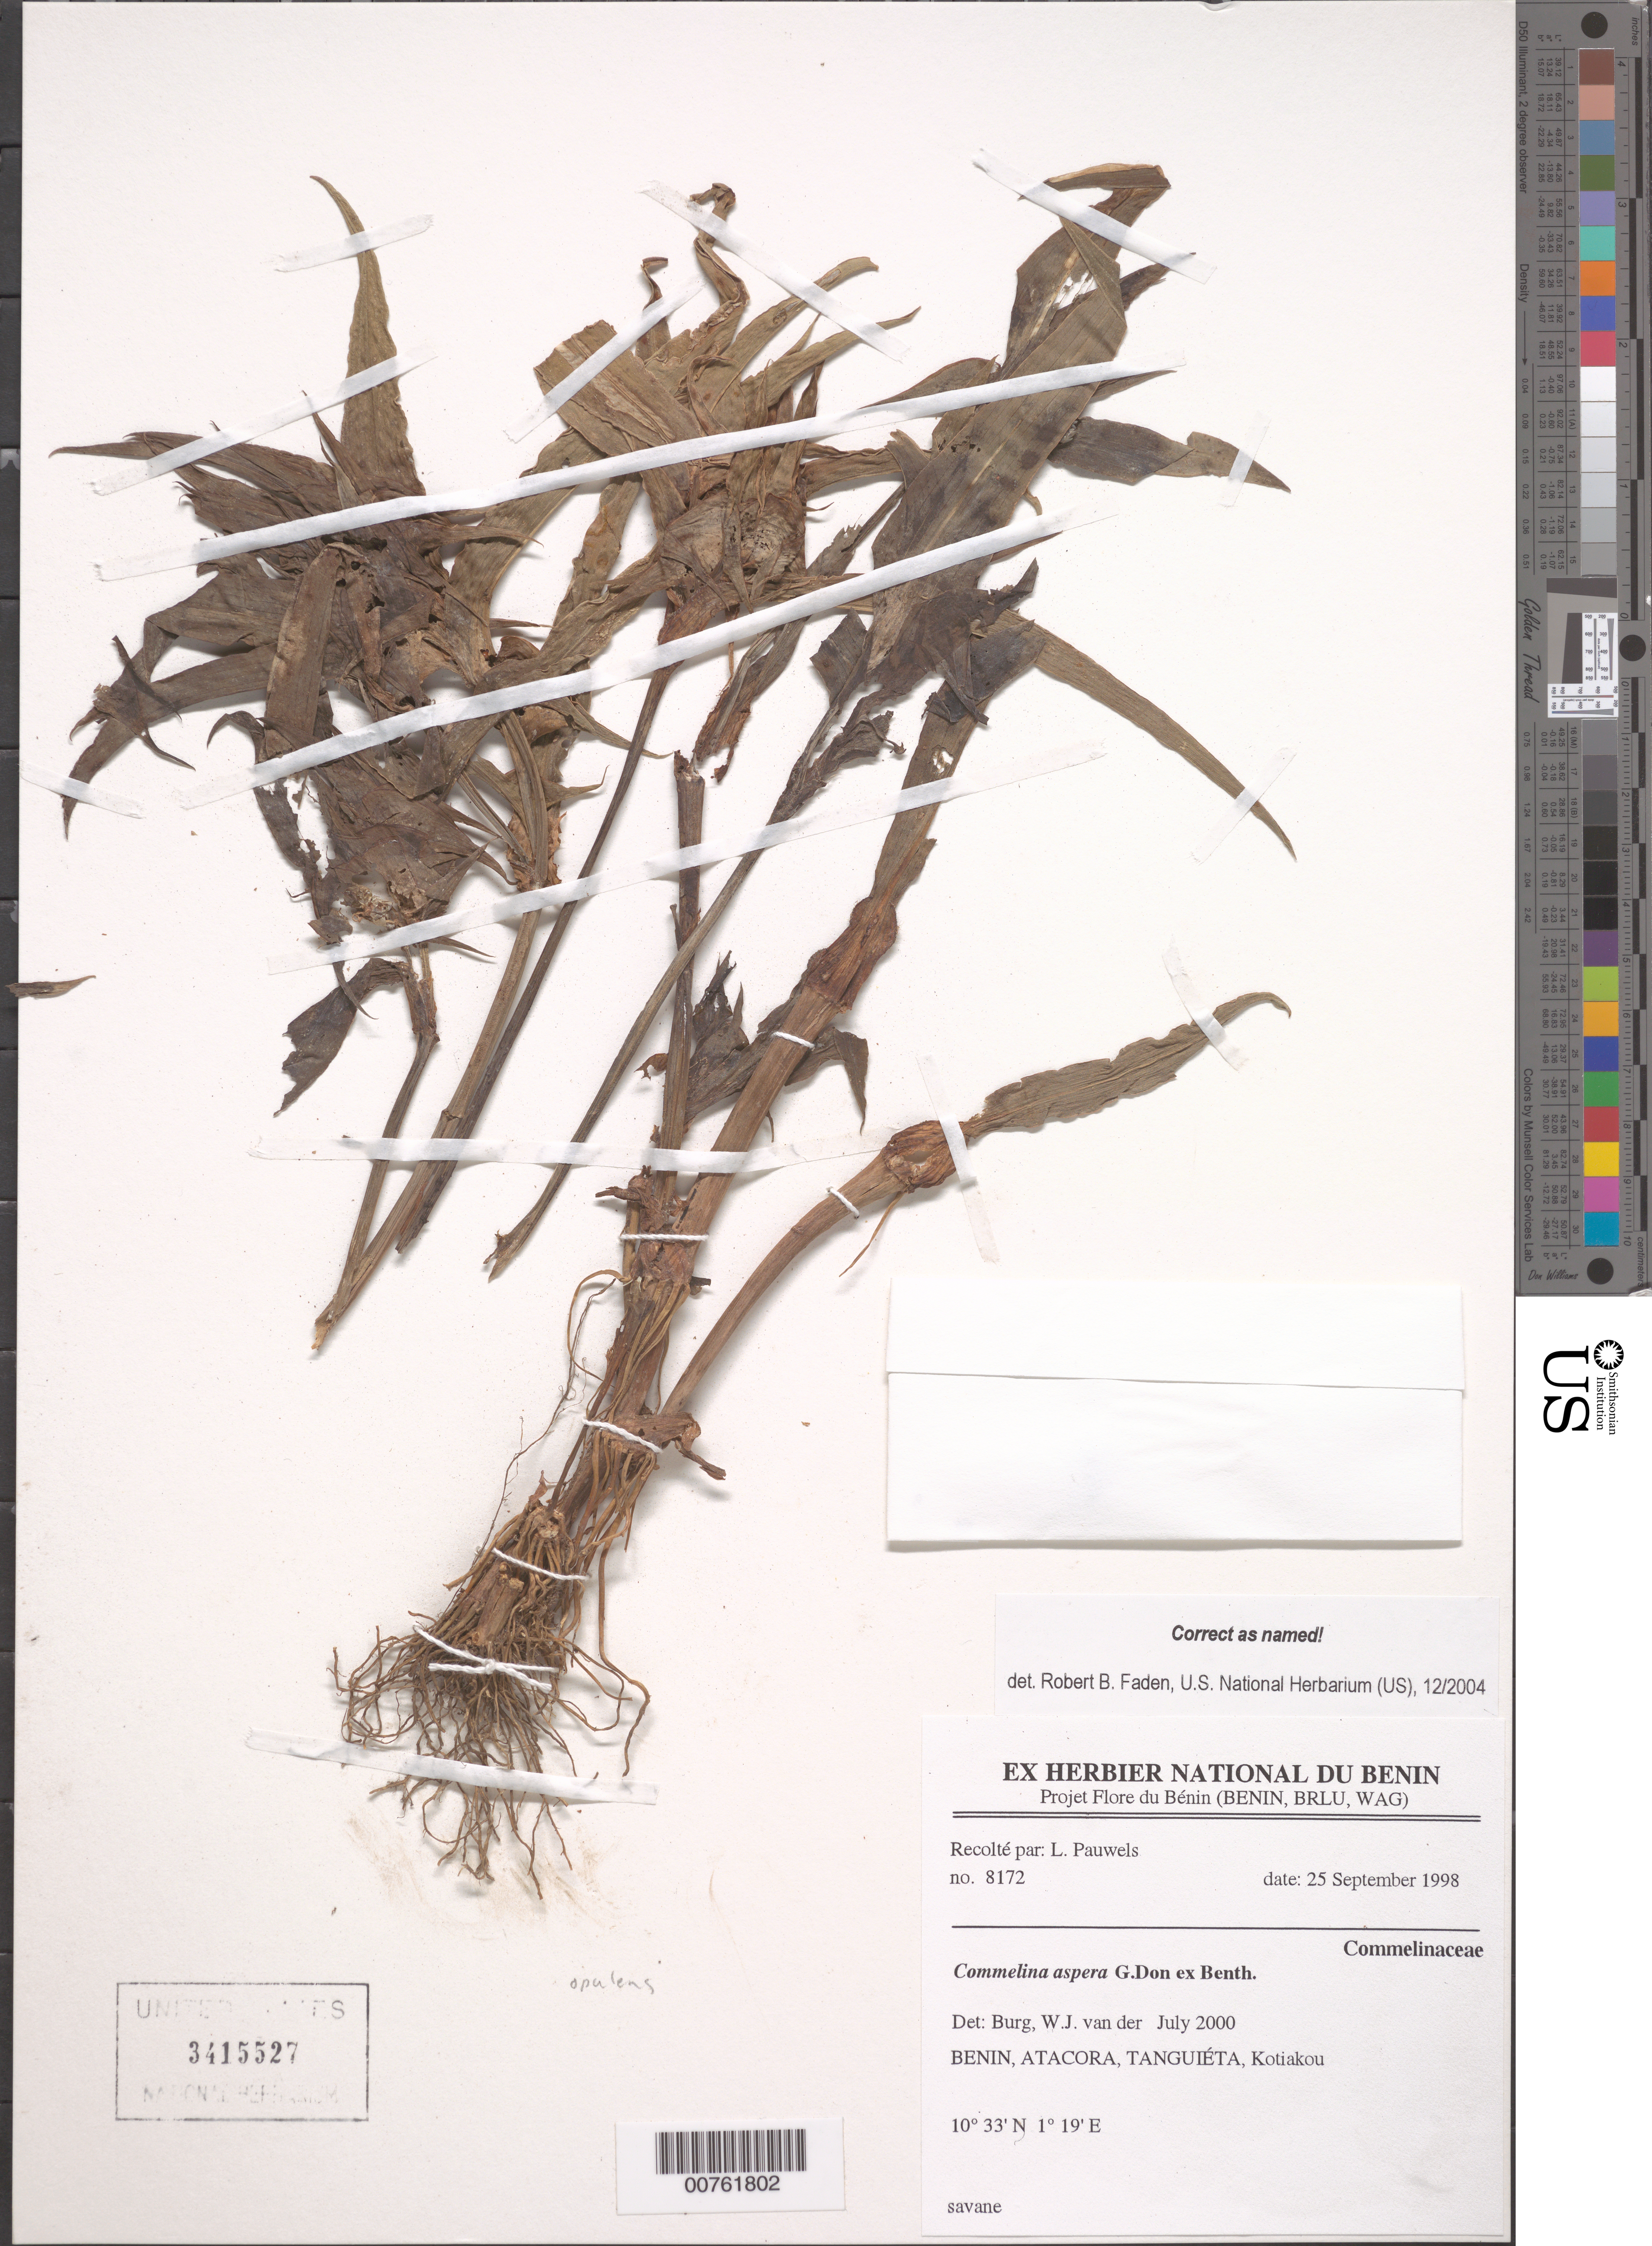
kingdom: Plantae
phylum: Tracheophyta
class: Liliopsida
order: Commelinales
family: Commelinaceae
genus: Commelina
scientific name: Commelina aspera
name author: G. Don ex Benth.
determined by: Faden, Robert B., (US), Smithsonian Institution - National Museum of Natural History (UNITED STATES)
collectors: L. Pauwels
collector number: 8172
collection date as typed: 25 Sep 1998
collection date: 1998-09-25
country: Benin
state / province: Atakora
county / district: Tanguieta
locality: Kotiakou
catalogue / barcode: US 3415527